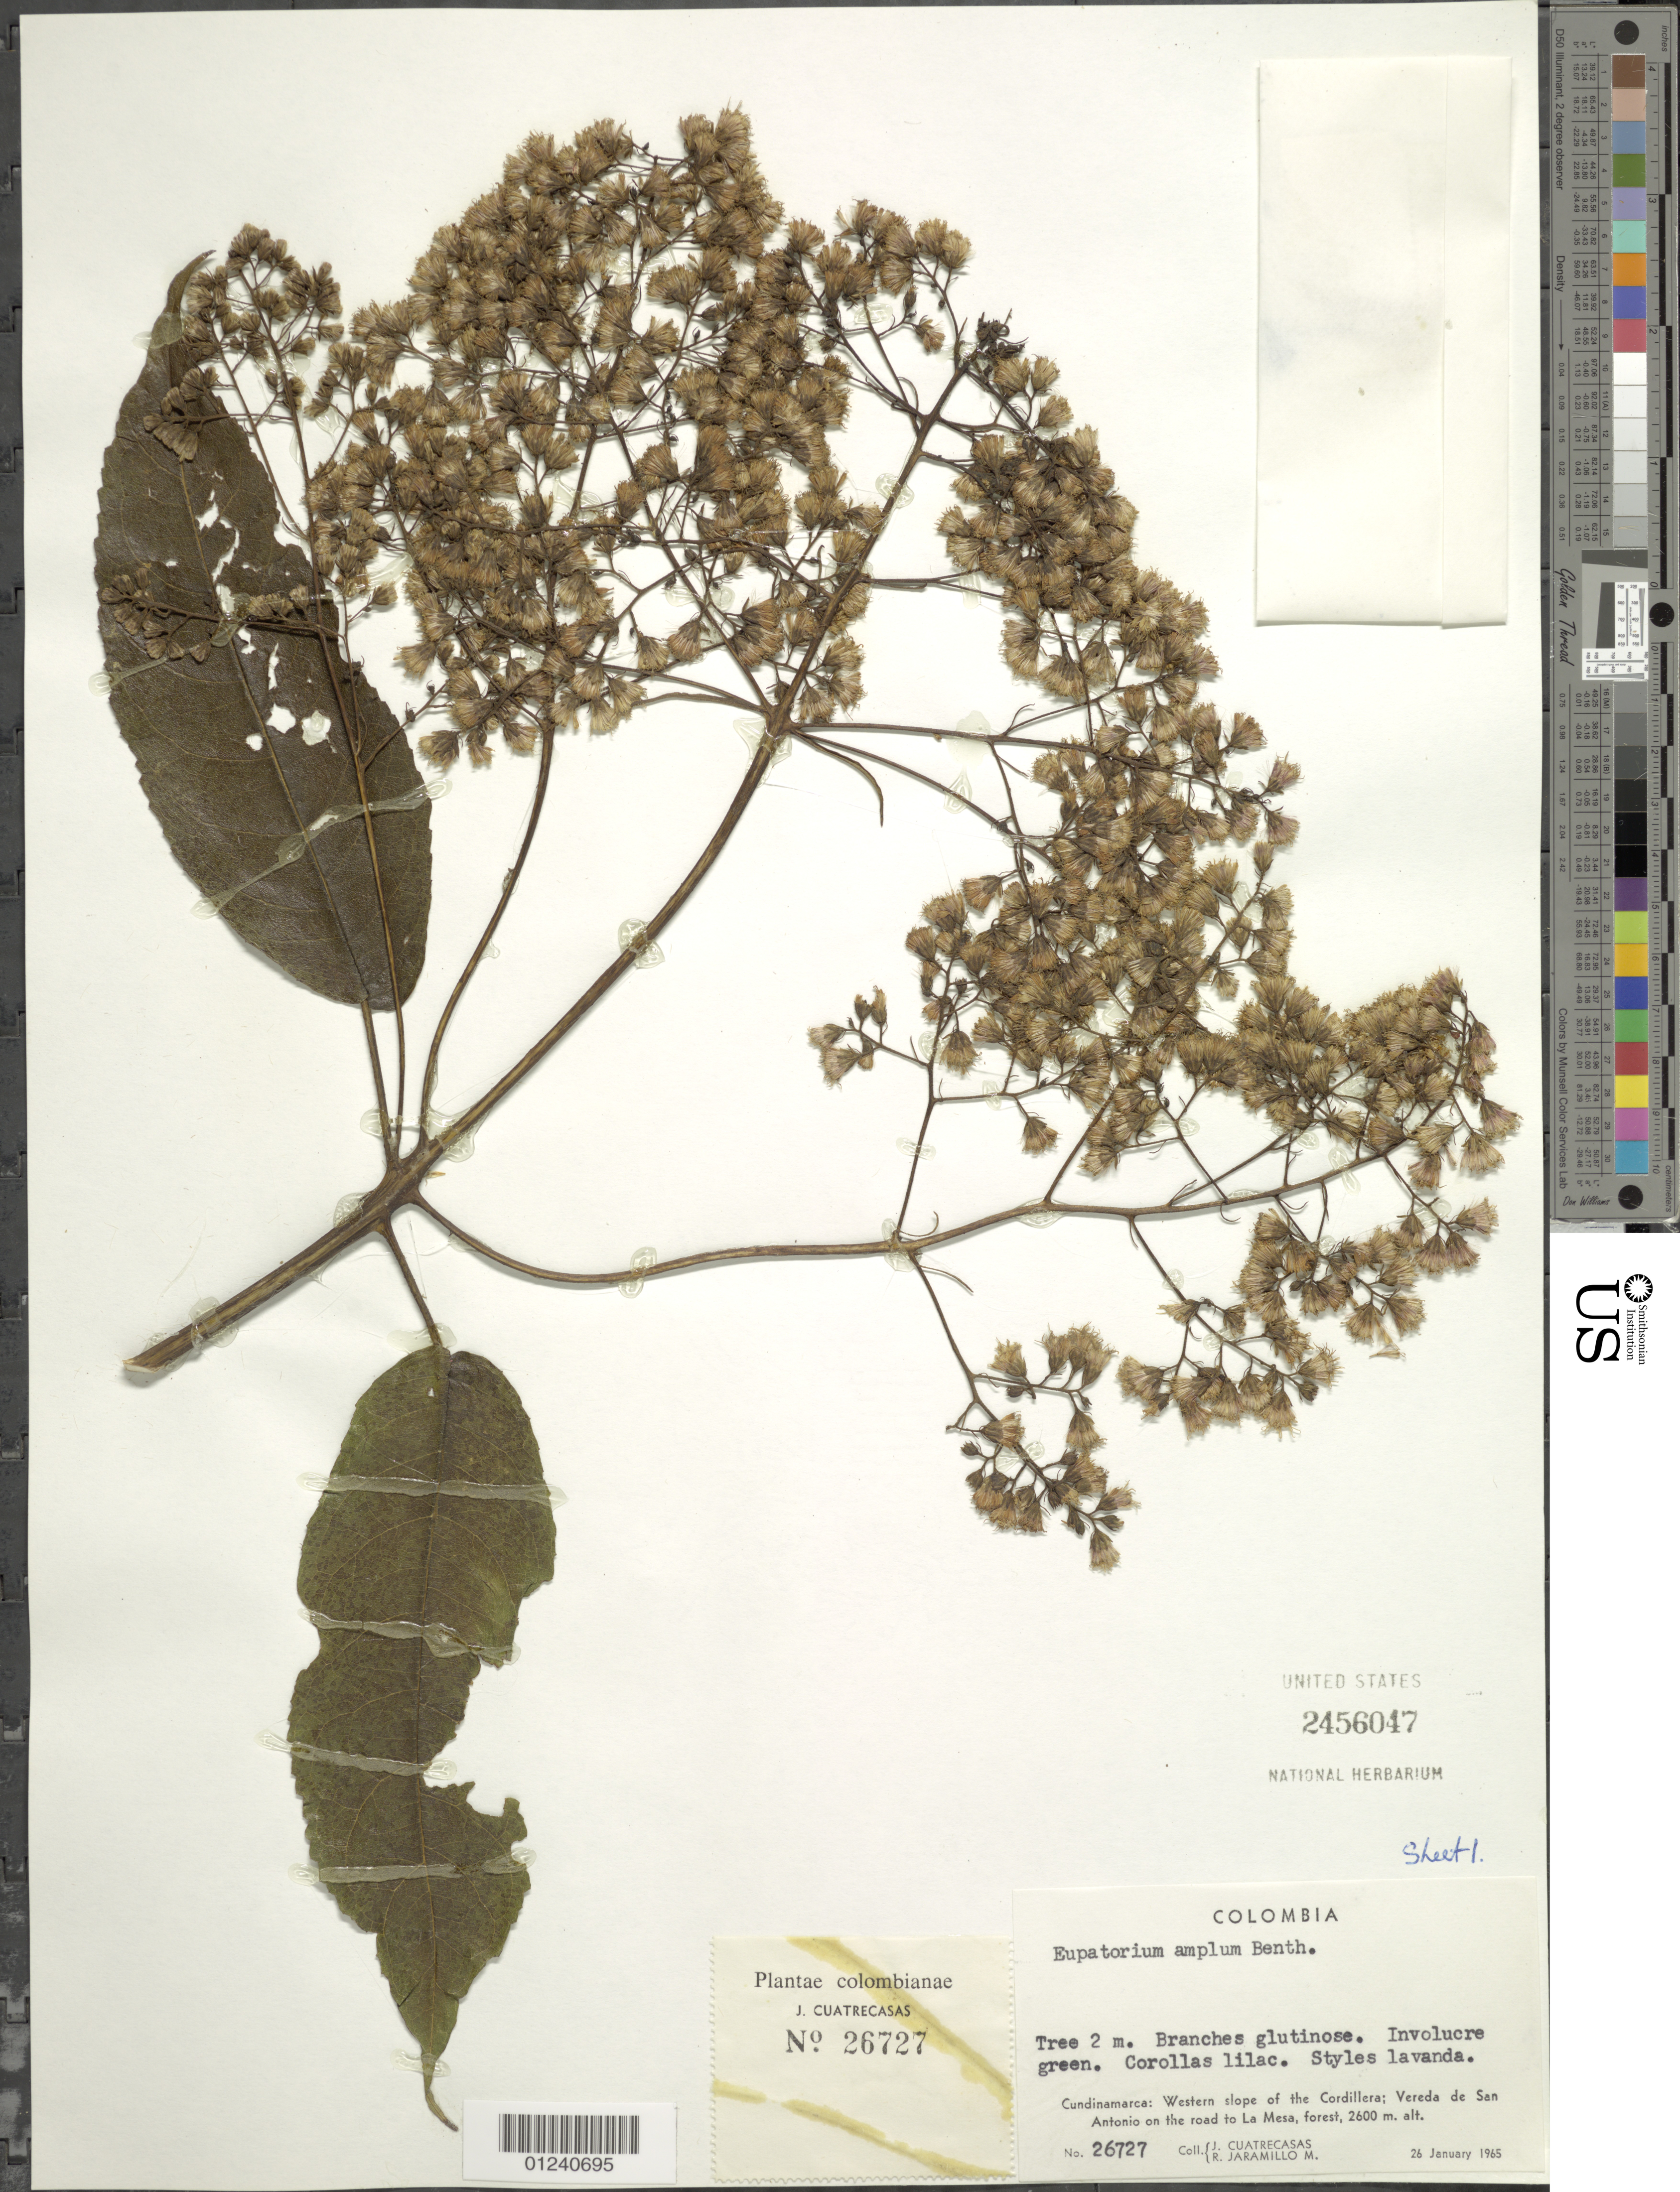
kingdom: Plantae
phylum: Tracheophyta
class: Magnoliopsida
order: Asterales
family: Asteraceae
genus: Ageratina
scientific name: Ageratina ampla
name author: (Benth.) R.M. King & H. Rob.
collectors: J. Cuatrecasas & R. Jaramillo M.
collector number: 26727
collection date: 1965-01-26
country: Colombia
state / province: Cundinamarca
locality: Western slopes of the Cordillera; Vereda de San Antonio on the road to La Mesa.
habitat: forest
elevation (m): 2600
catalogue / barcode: US 2456047